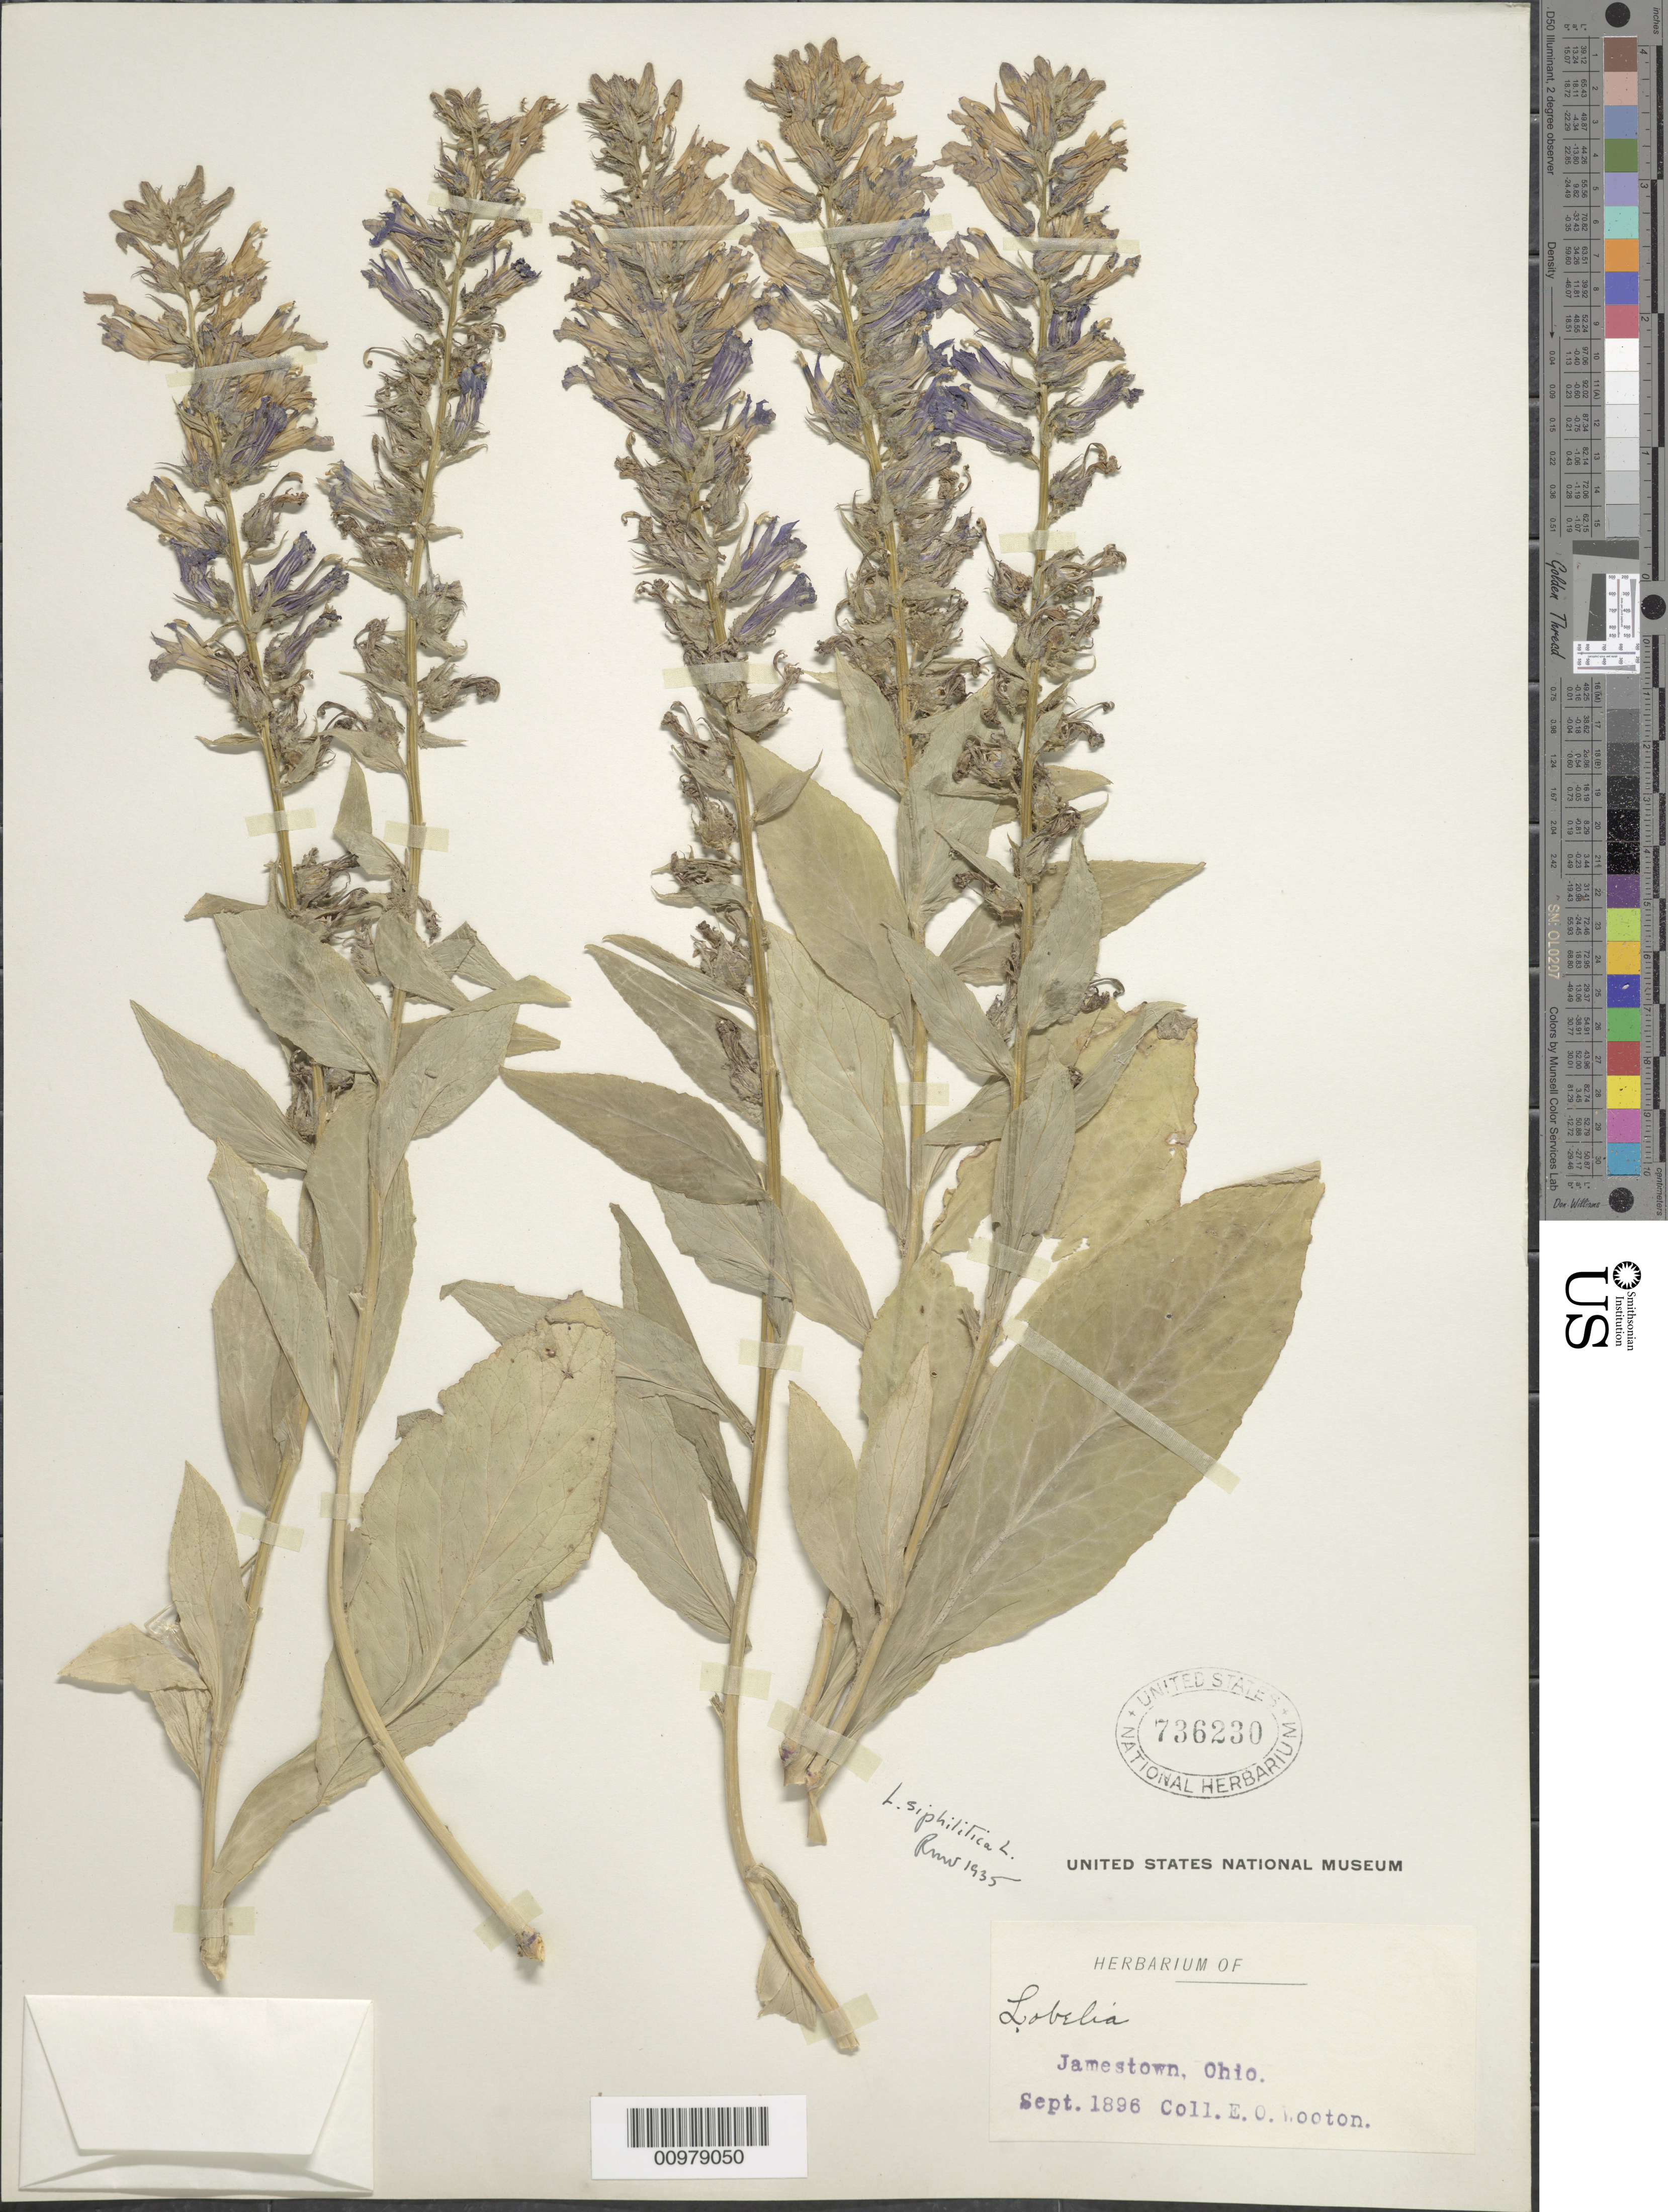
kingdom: Plantae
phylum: Tracheophyta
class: Magnoliopsida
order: Asterales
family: Campanulaceae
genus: Lobelia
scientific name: Lobelia siphilitica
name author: L.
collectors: E. O. Wooton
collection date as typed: Sep 1896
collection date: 1896-09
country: United States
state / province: Ohio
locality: Jamestown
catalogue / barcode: US 736230